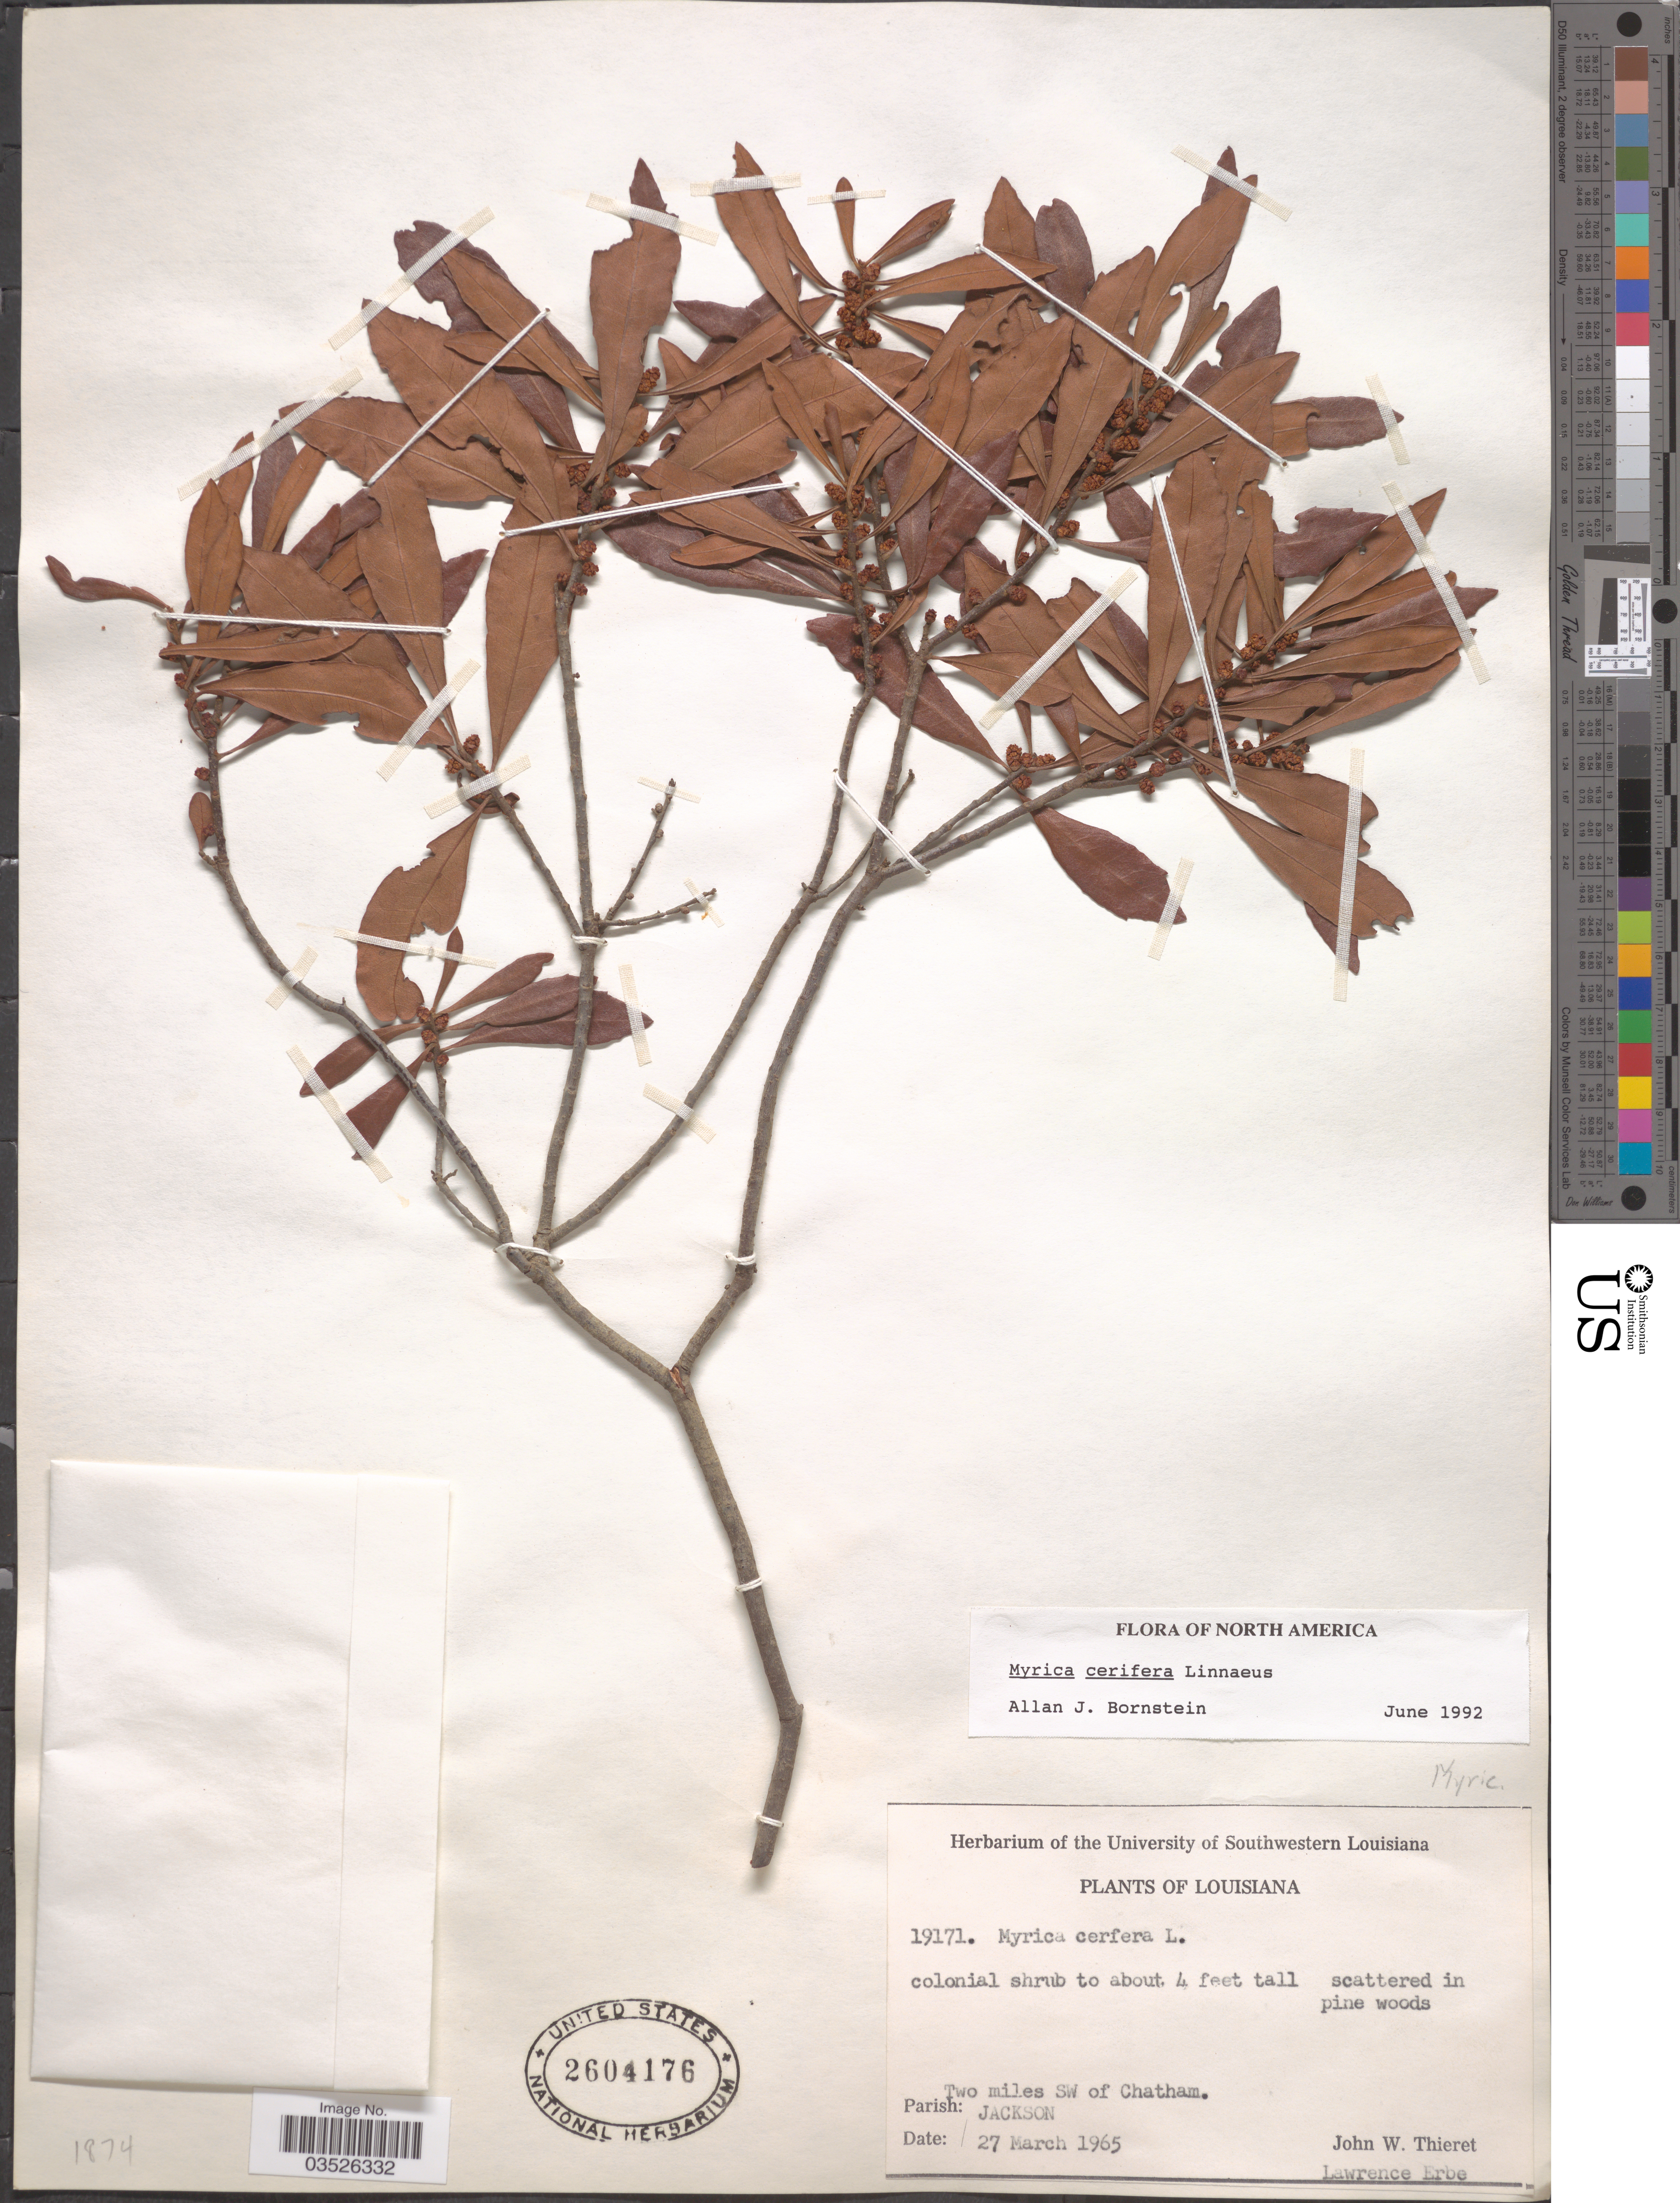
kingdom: Plantae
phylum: Tracheophyta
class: Magnoliopsida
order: Fagales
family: Myricaceae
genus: Morella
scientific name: Morella cerifera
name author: (L.) Small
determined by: Strong, M. T., (US), Smithsonian Institution - National Museum of Natural History (UNITED STATES)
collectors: J. W. Thieret & L. Erbe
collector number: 19171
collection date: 1965-03-27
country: United States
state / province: Louisiana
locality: Two miles SW of Chatham. Parish: Jackson.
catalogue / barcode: US 2604176